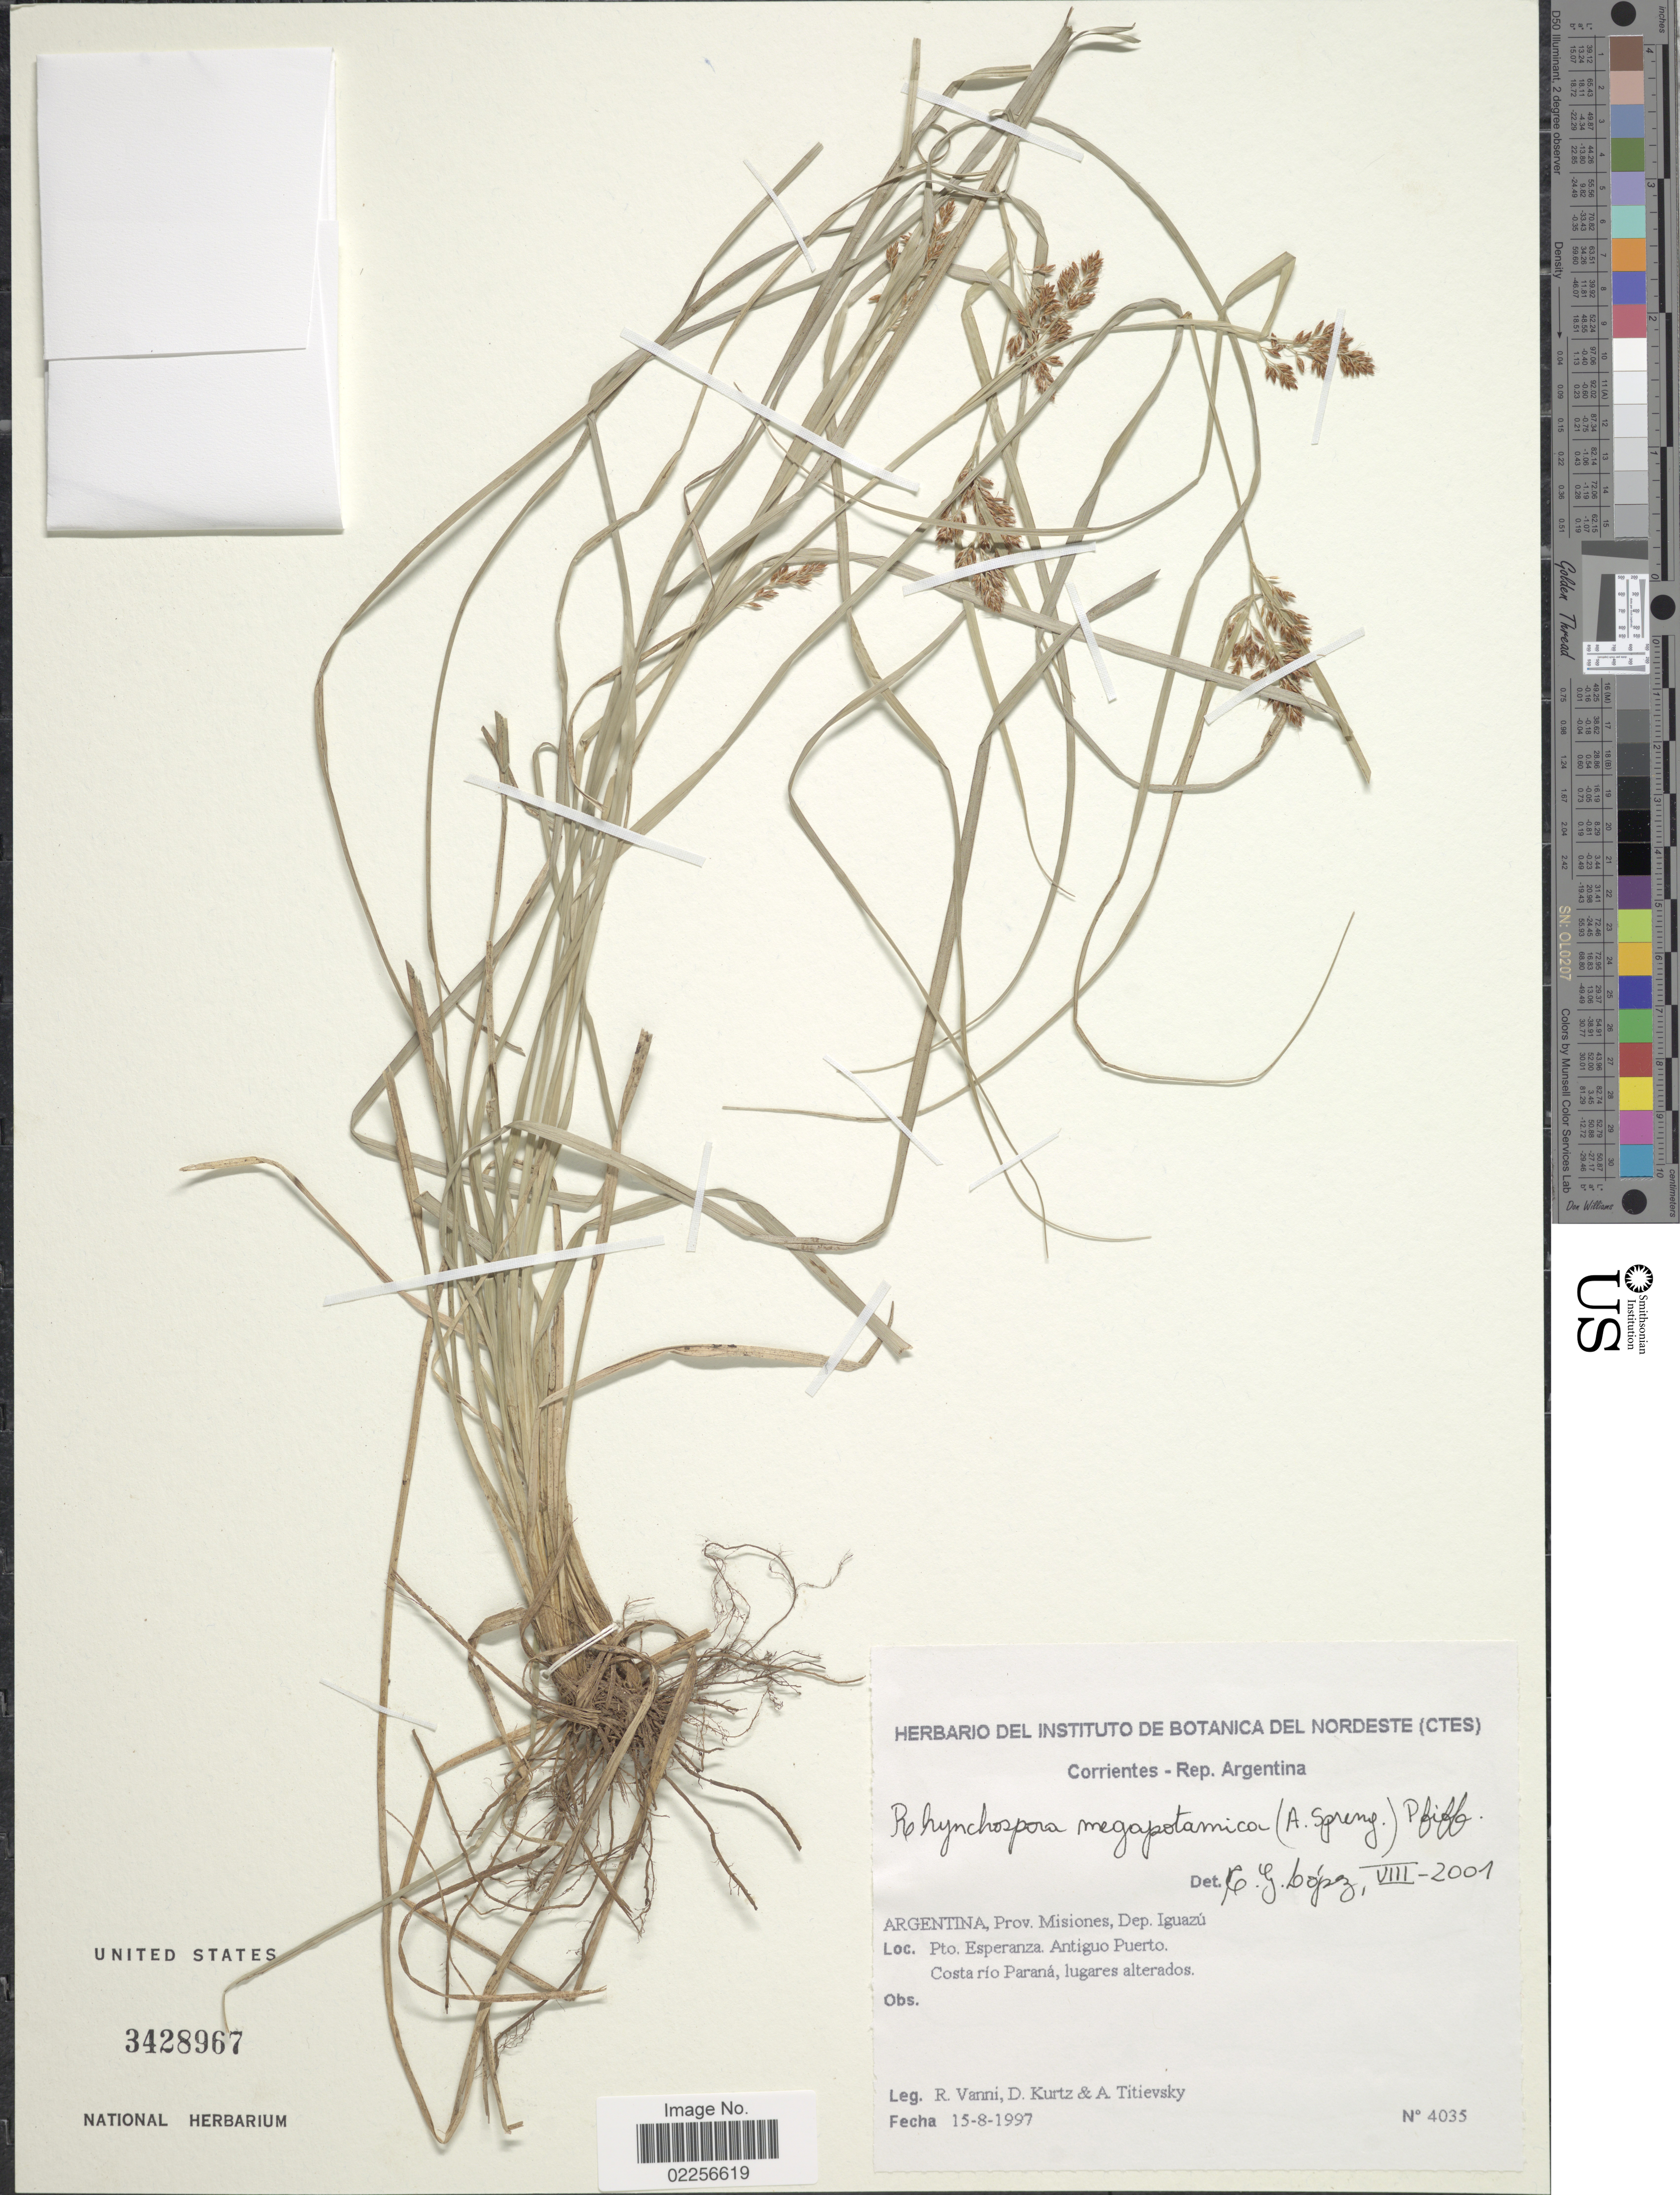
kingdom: Plantae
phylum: Tracheophyta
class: Liliopsida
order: Poales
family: Cyperaceae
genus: Rhynchospora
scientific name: Rhynchospora megapotamica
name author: (A. Spreng.) H. Pfeiff.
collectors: R. Vanni, D. Kurtz & A. Titievsky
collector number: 4035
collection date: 1997-08-15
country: Argentina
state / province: Misiones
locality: Dep. Igauzu, Pto. Esperanza, Antiguo Puerto, Costa Rio Parana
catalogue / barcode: US 3428967